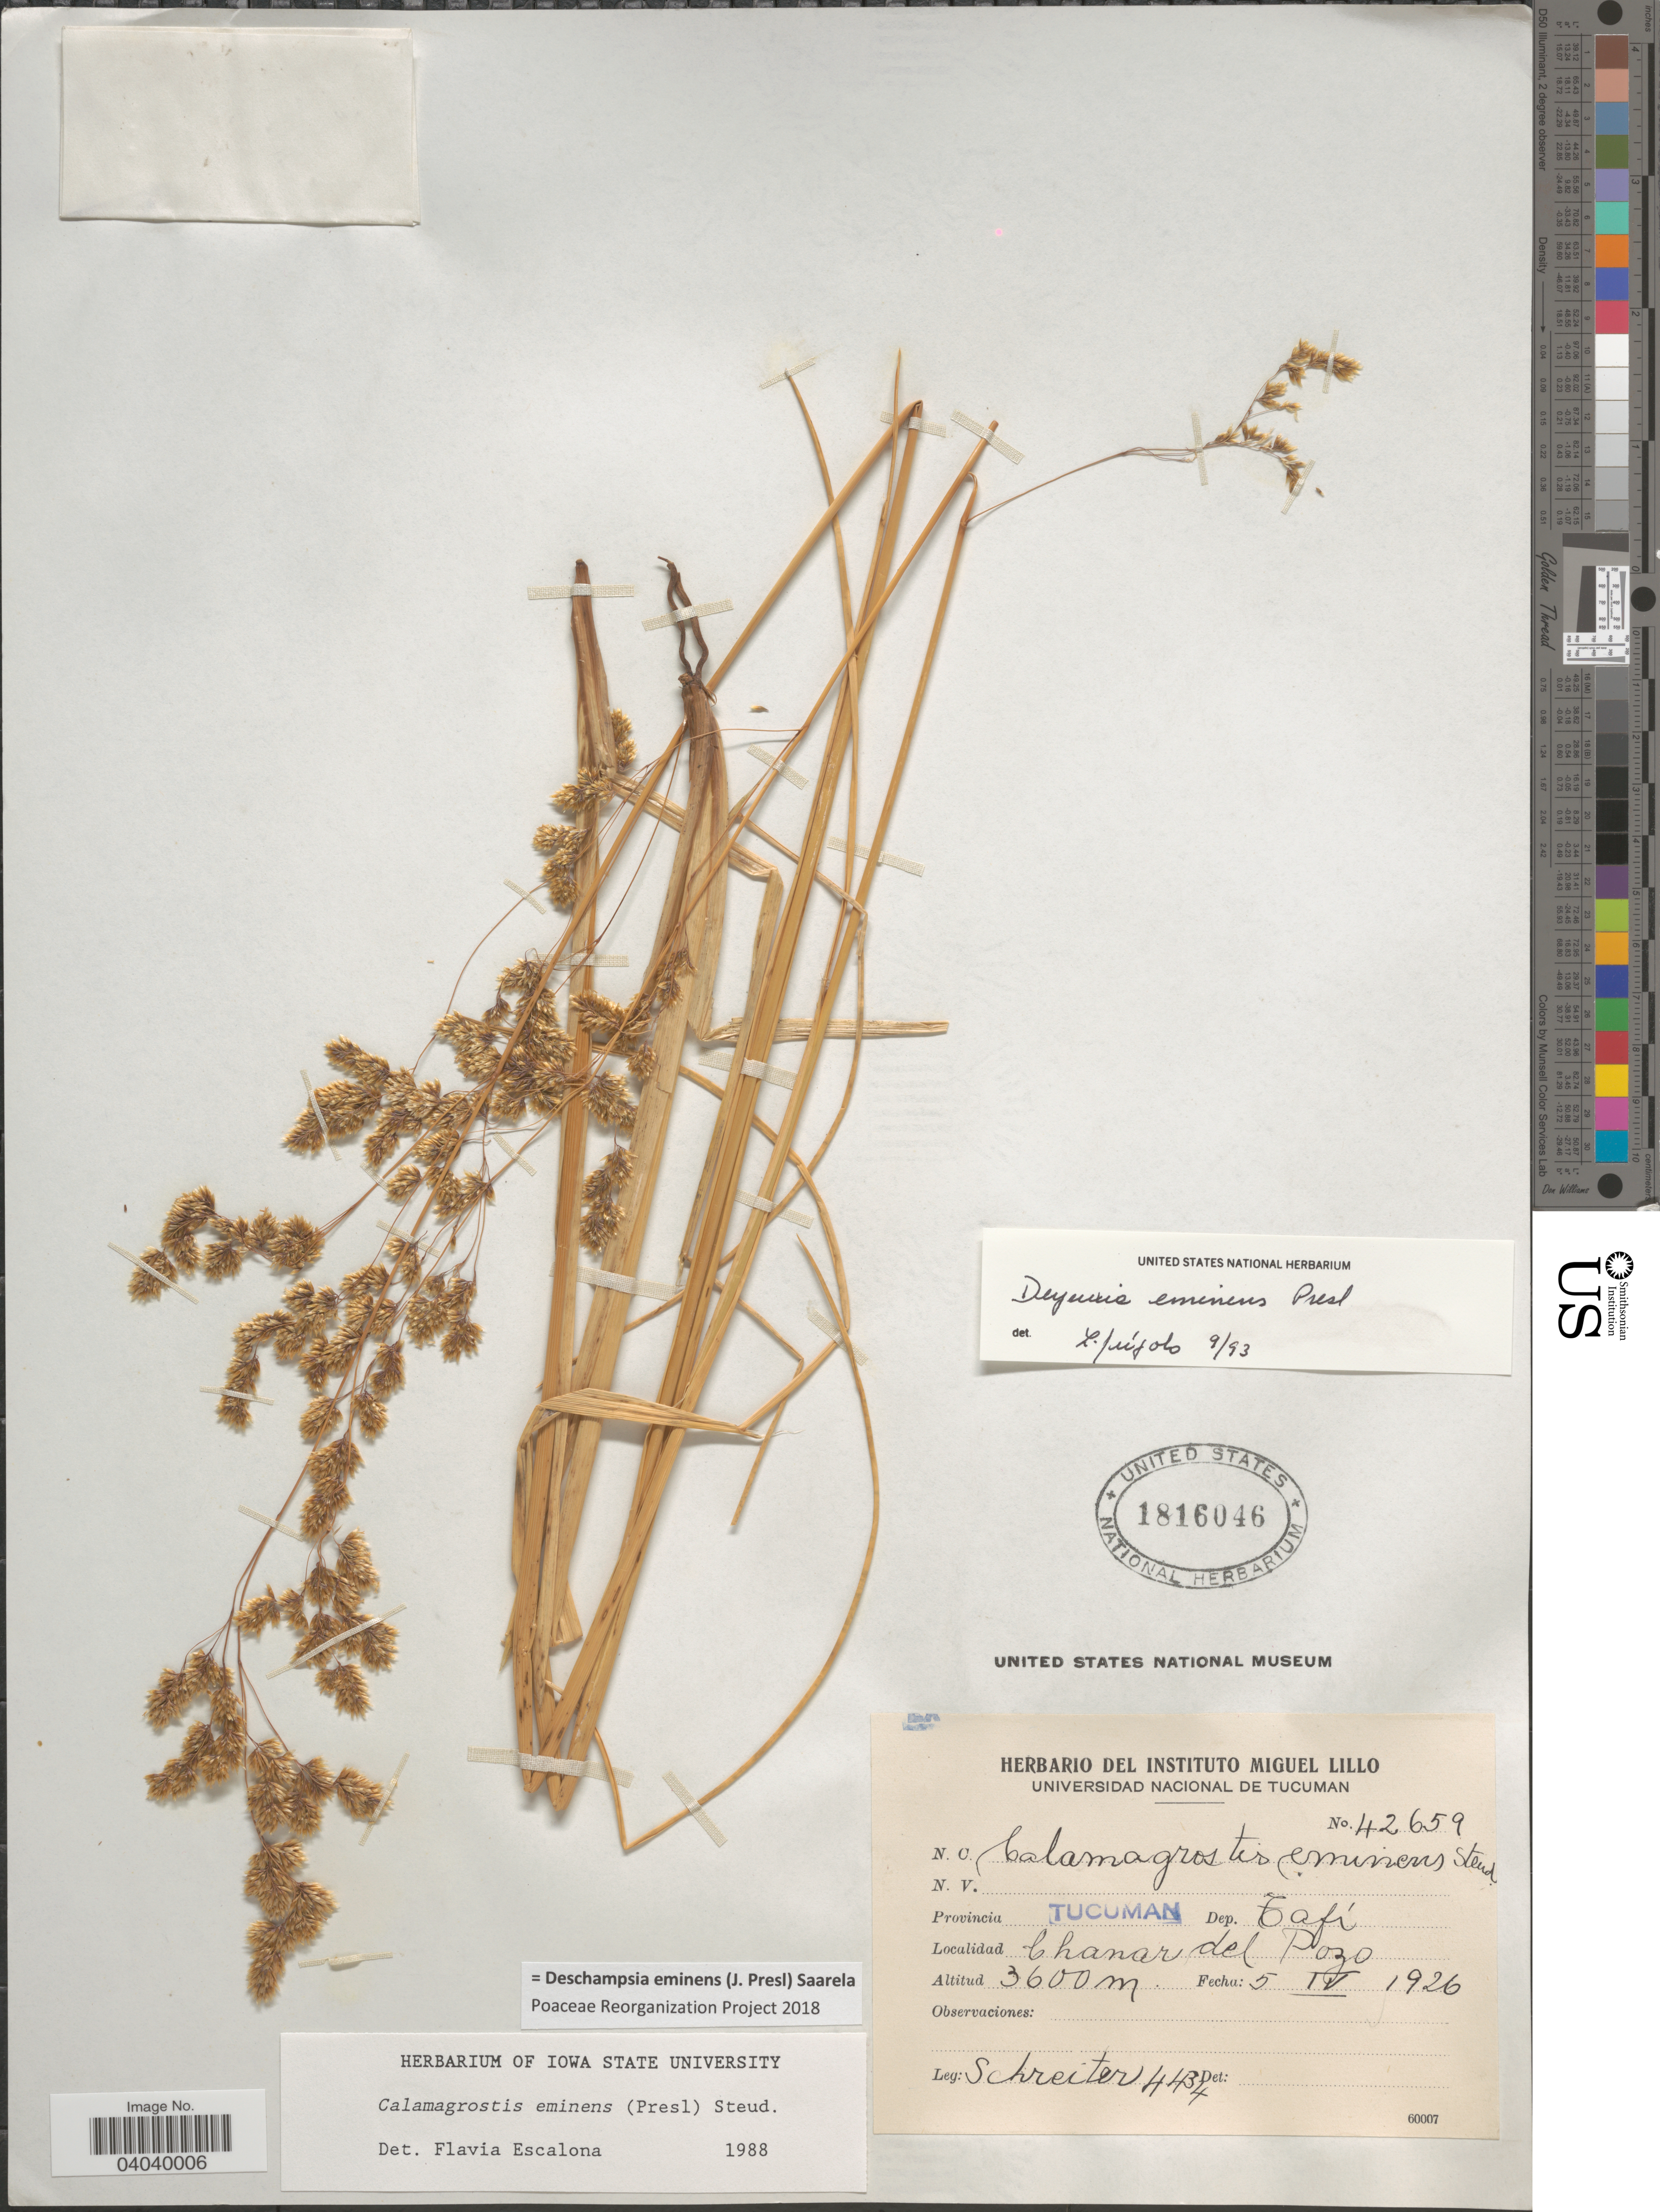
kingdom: Plantae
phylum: Tracheophyta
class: Liliopsida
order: Poales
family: Poaceae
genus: Deschampsia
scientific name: Deschampsia eminens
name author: (J. Presl) Saarela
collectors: -. Schreiter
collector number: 4434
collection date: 1926-04-05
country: Argentina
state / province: Tucuman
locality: Dep. Tafí. Chanar del Pozo.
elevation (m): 3600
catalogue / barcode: US 1816046